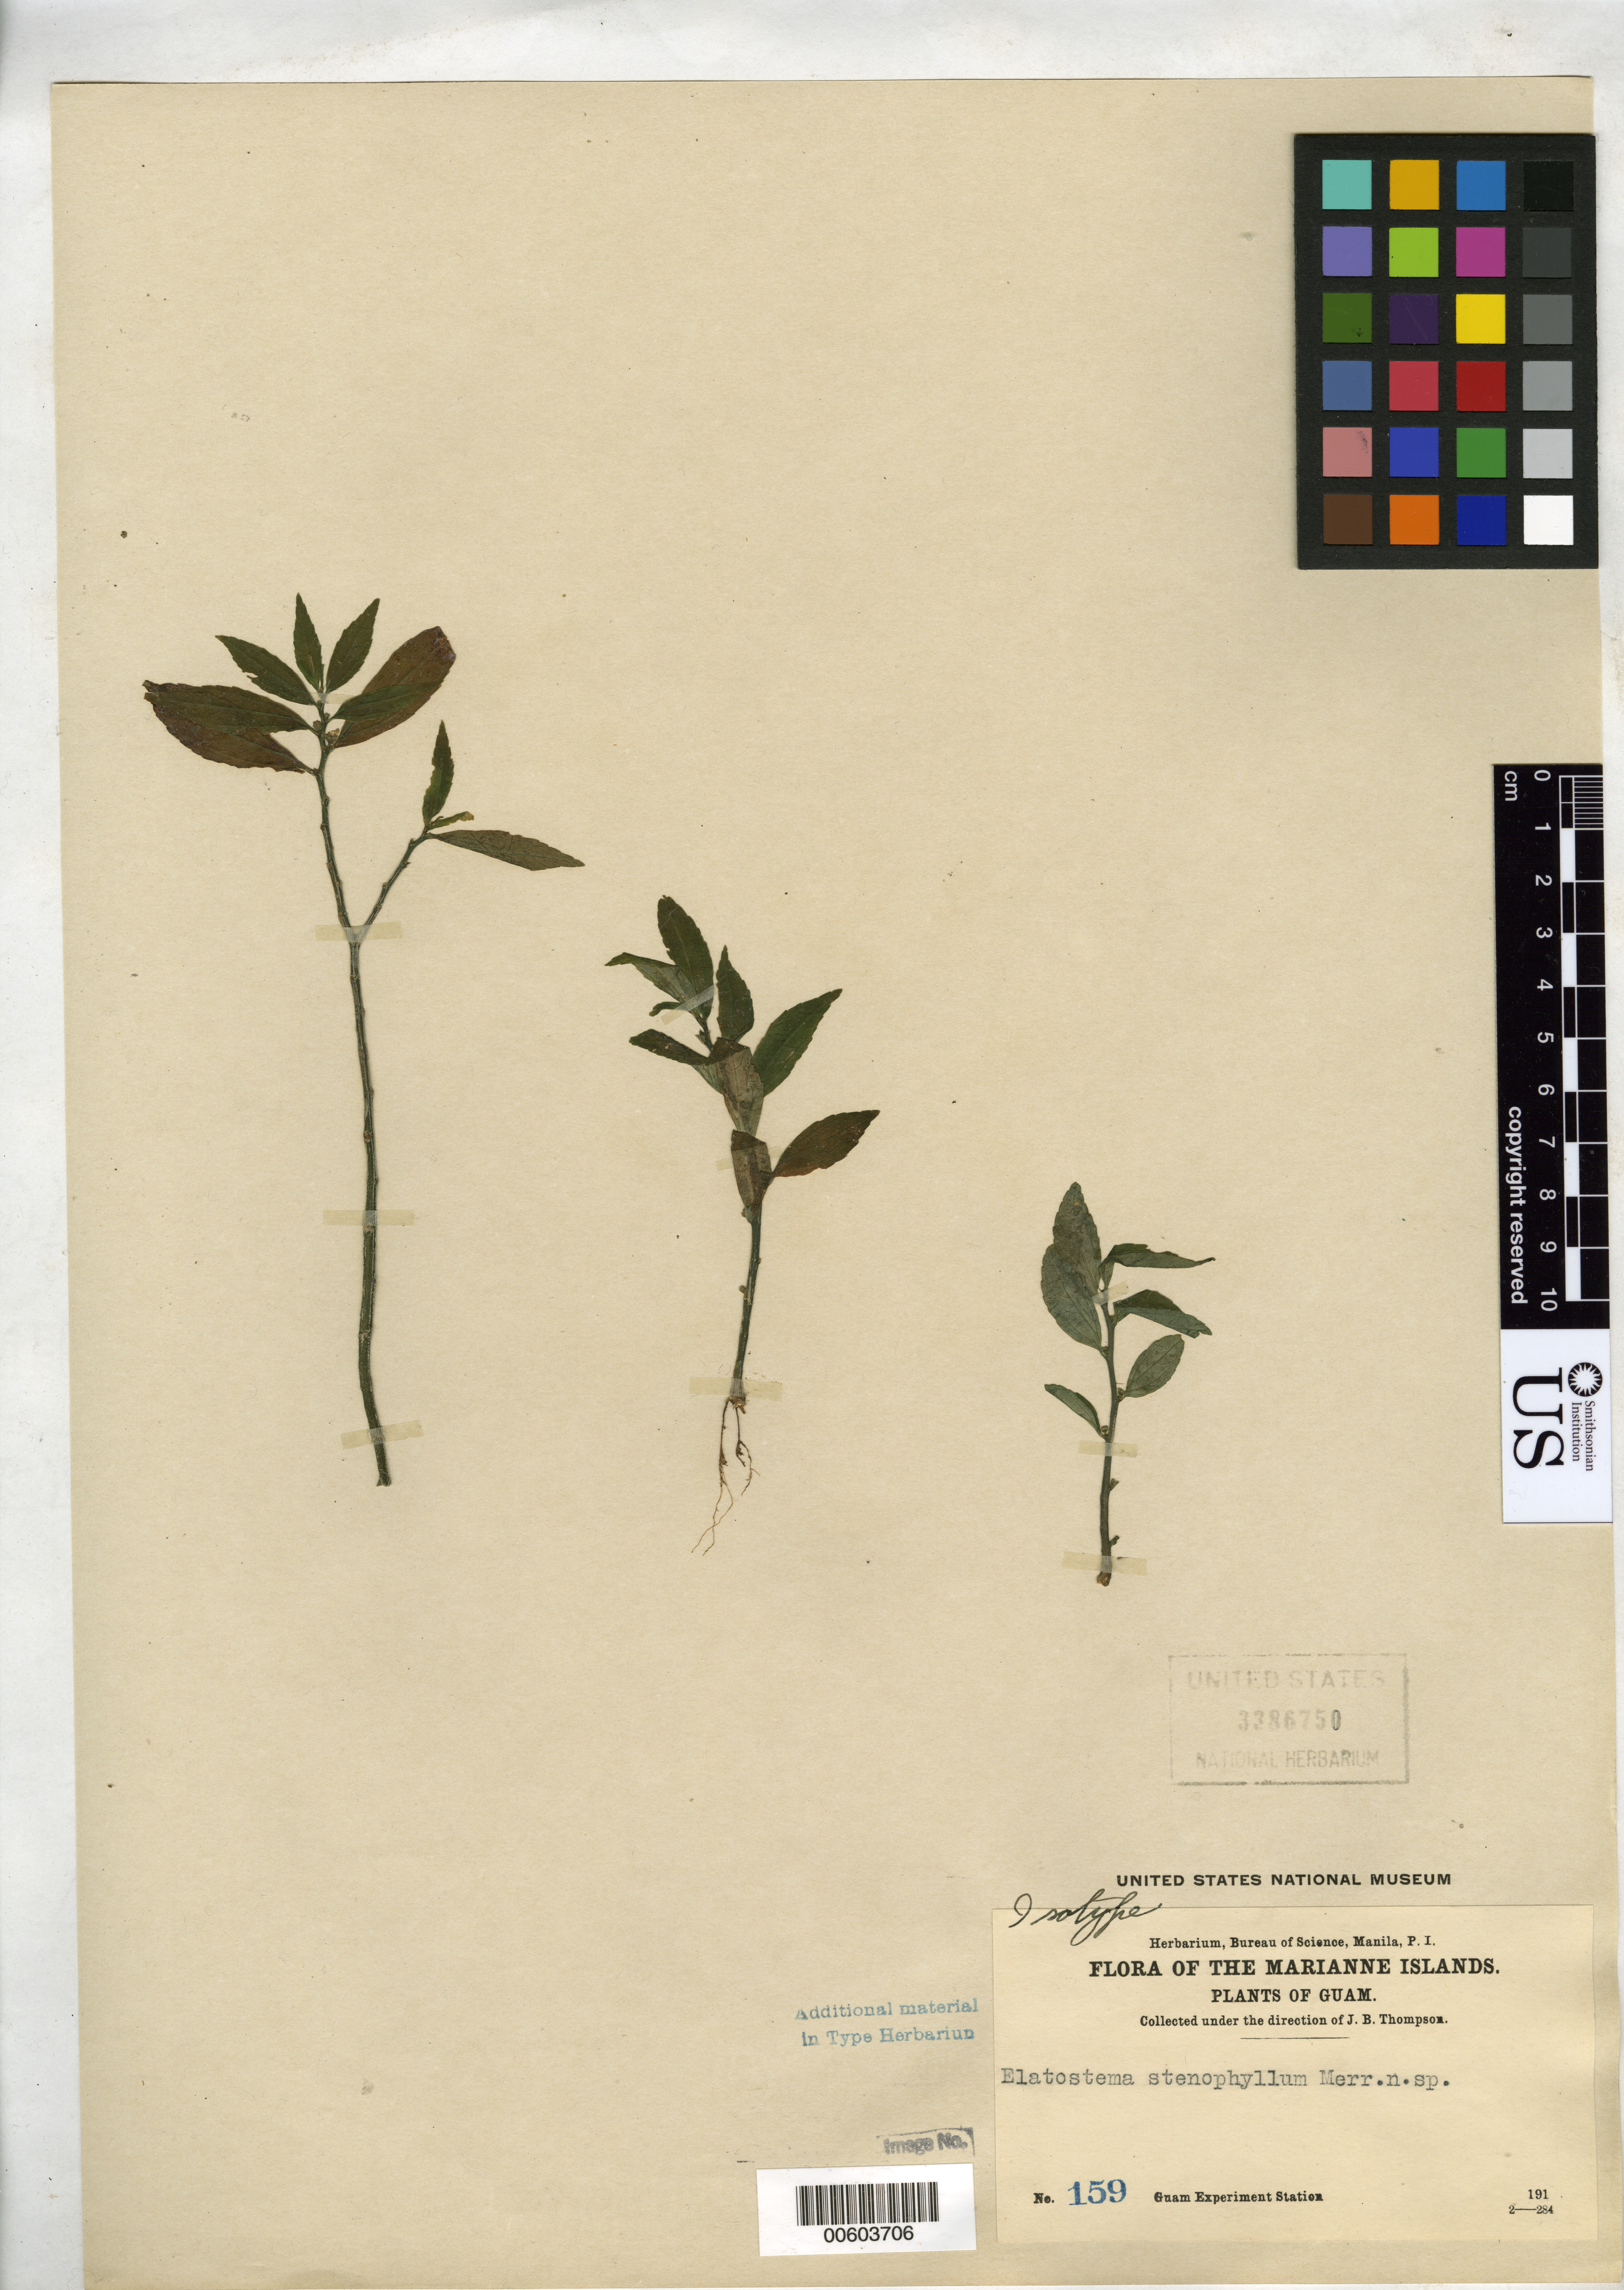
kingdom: Plantae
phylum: Tracheophyta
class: Magnoliopsida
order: Rosales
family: Urticaceae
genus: Elatostema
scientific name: Elatostema stenophyllum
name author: Merr.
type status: Isotype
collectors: J. B. Thompson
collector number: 159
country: Guam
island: Guam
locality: Guam experiment station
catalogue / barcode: US 3386750